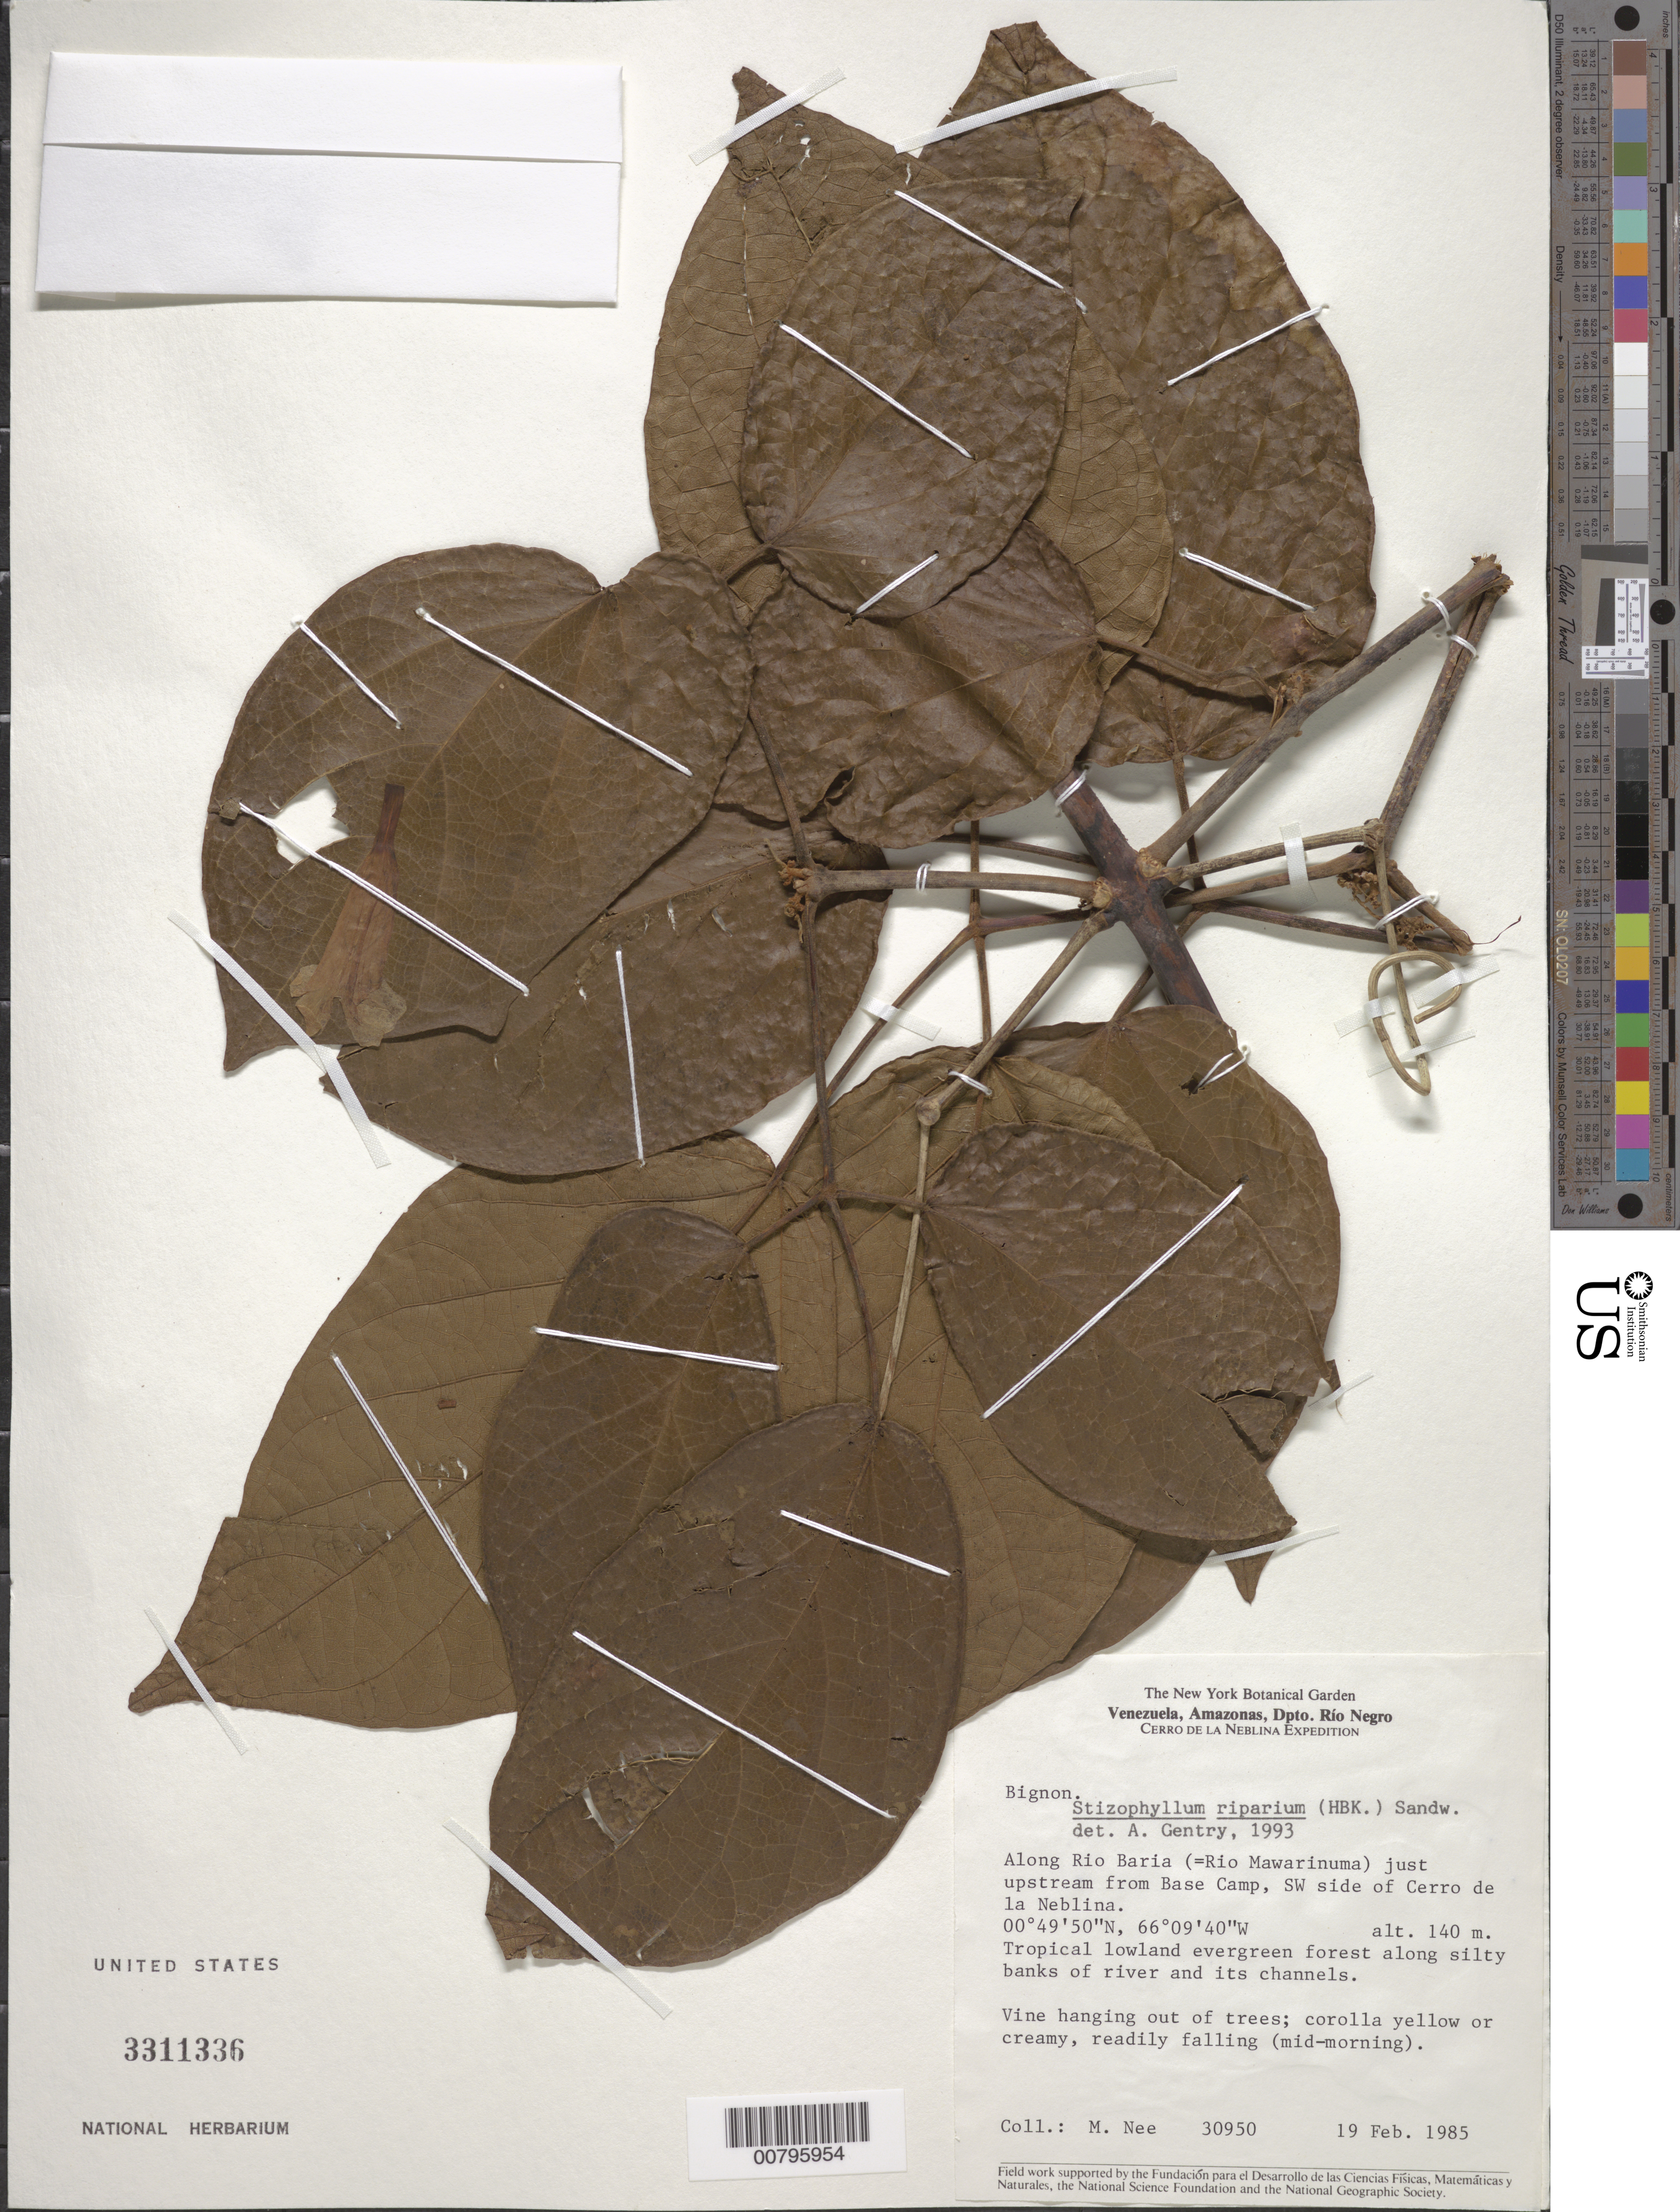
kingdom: Plantae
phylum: Tracheophyta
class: Magnoliopsida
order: Lamiales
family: Bignoniaceae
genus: Stizophyllum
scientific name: Stizophyllum riparium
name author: (Kunth) Sandwith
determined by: Gentry, A. H.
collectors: M. Nee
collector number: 30950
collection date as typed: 19-Feb-85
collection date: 1985-02-19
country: Venezuela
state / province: Amazonas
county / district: Río Negro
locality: Río Baria (Río Mawarinuma) just upstream from Base Camp, SW side of Cerro de la Neblina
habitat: Tropical lowland evergreen forest along silty banks of river and its channels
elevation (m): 140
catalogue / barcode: US 3311336